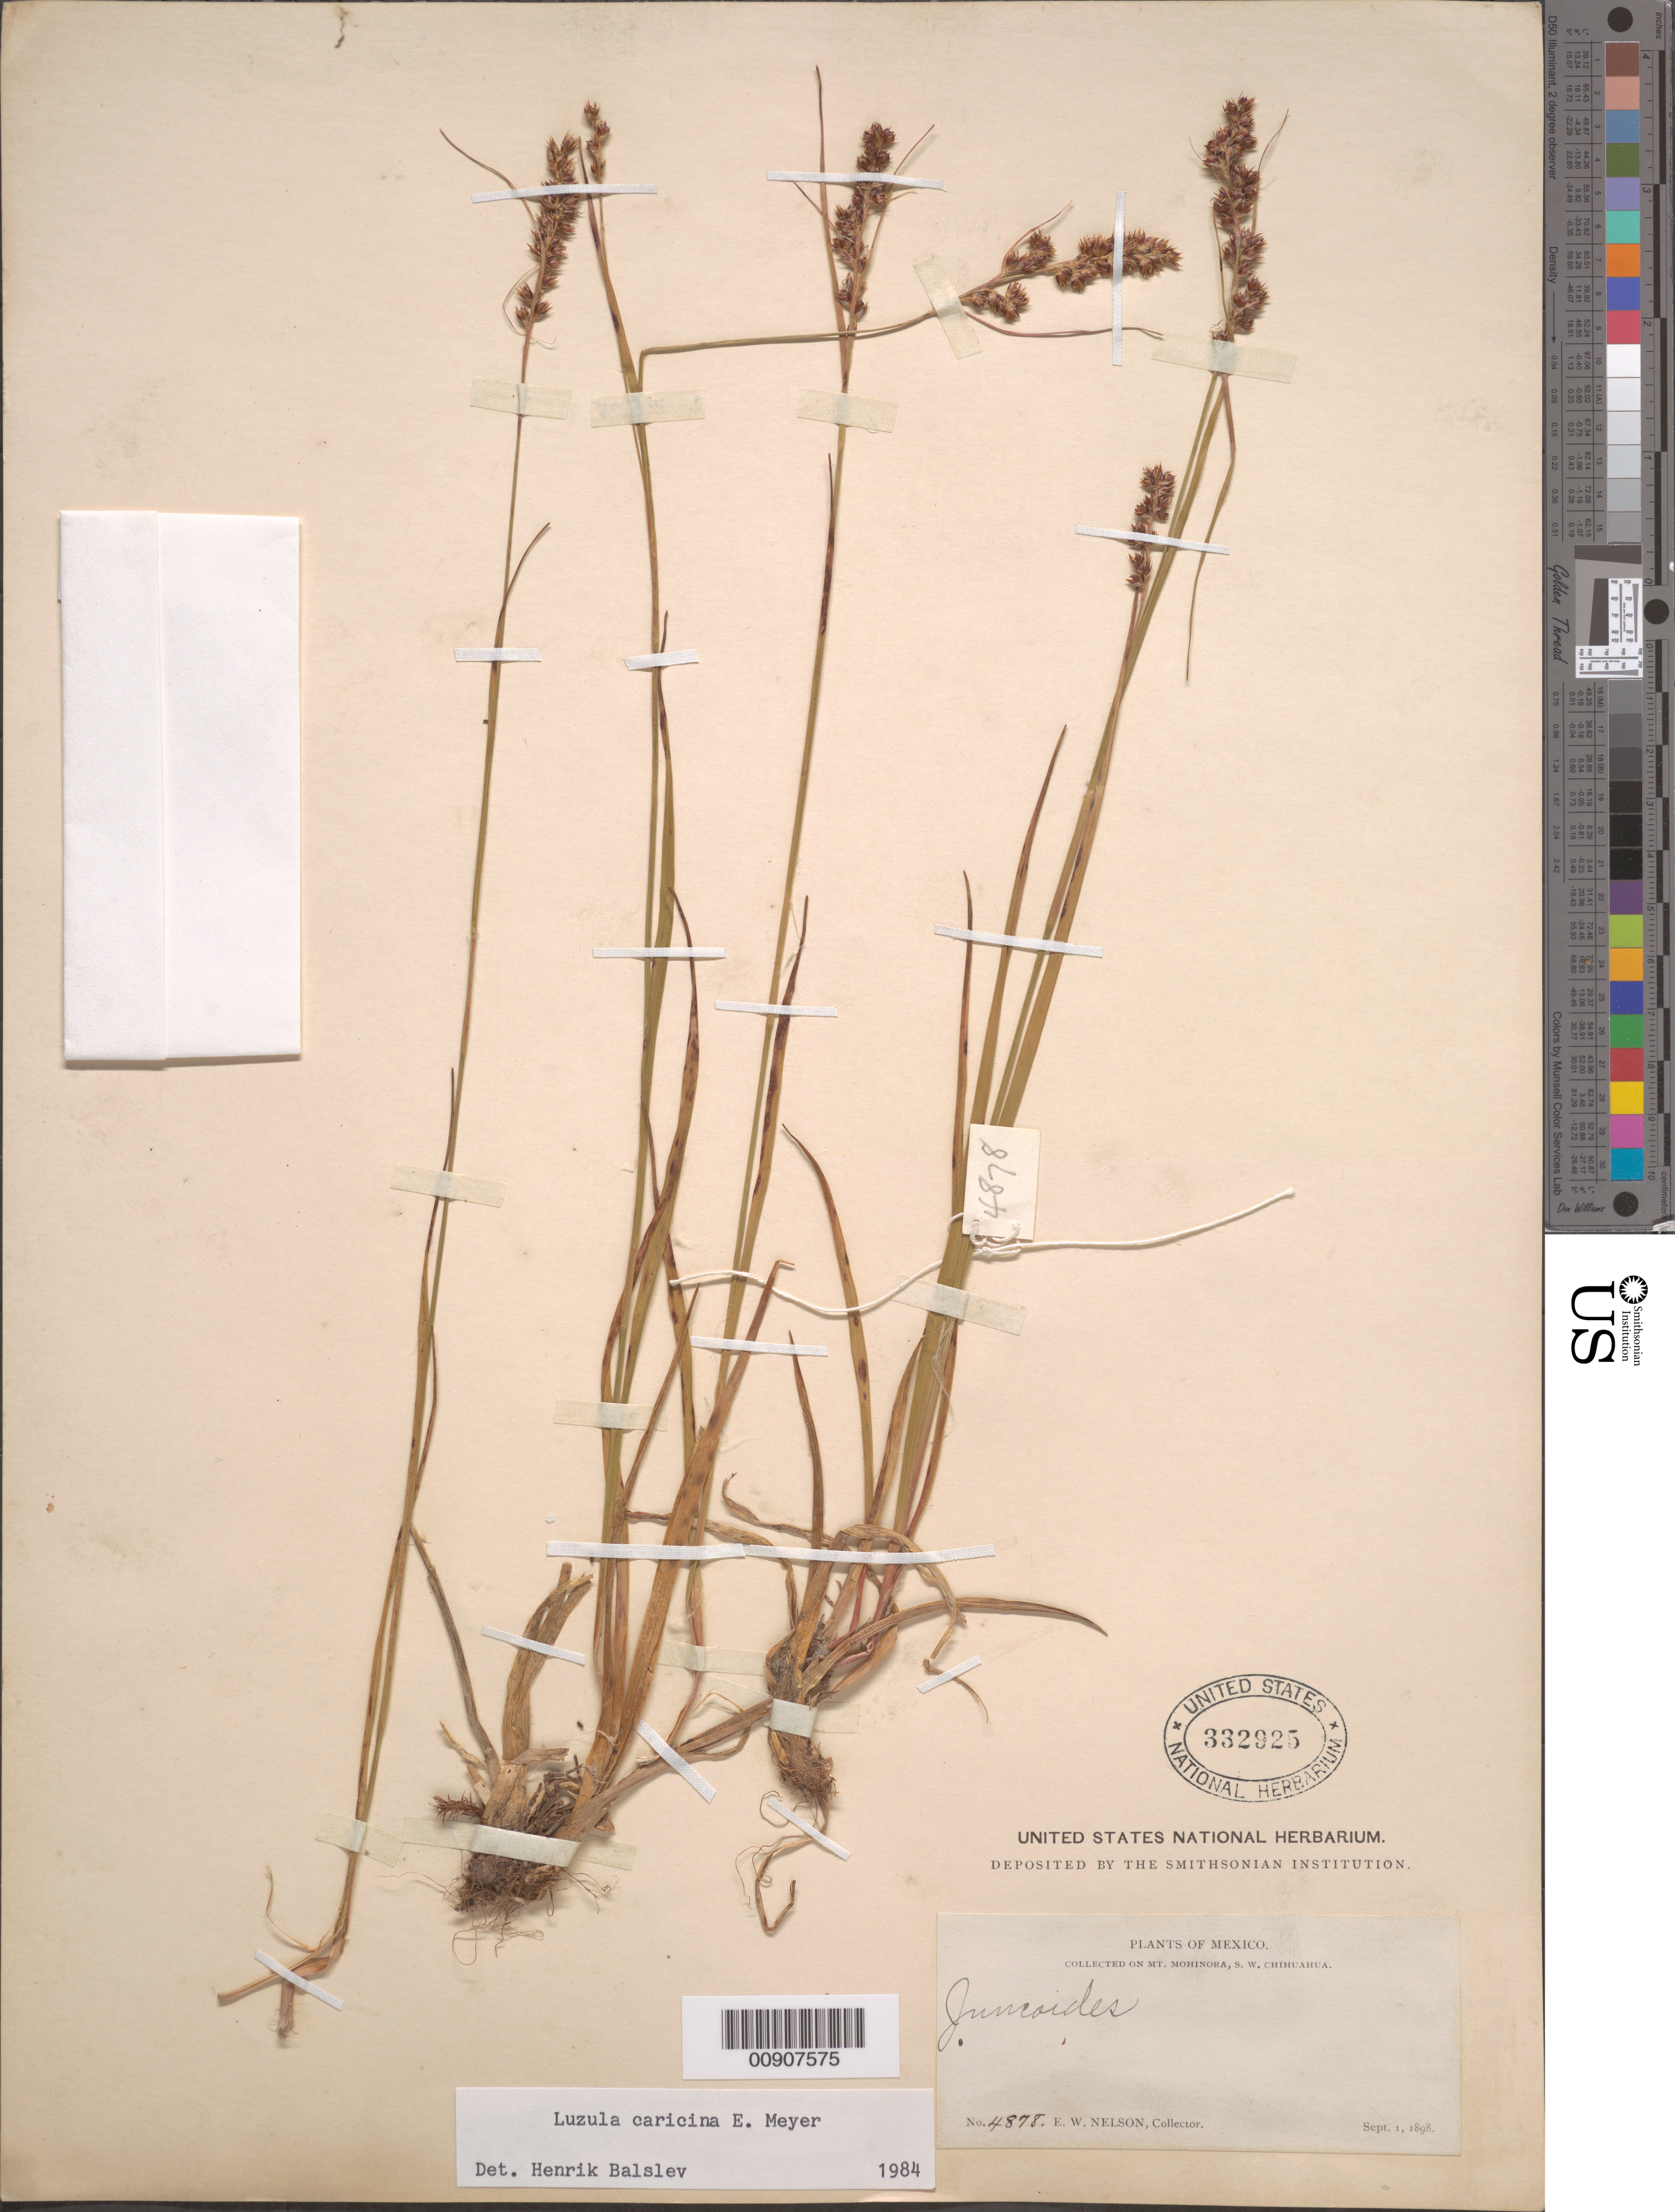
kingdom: Plantae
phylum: Tracheophyta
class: Liliopsida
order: Poales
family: Juncaceae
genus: Luzula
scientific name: Luzula caricina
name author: E. Mey.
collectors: E. W. Nelson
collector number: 4878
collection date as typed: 01 Sep 1898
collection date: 1898-09-01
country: Mexico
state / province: Chihuahua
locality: Mt. Mohinora, S.W. Chihuahua.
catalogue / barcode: US 332925